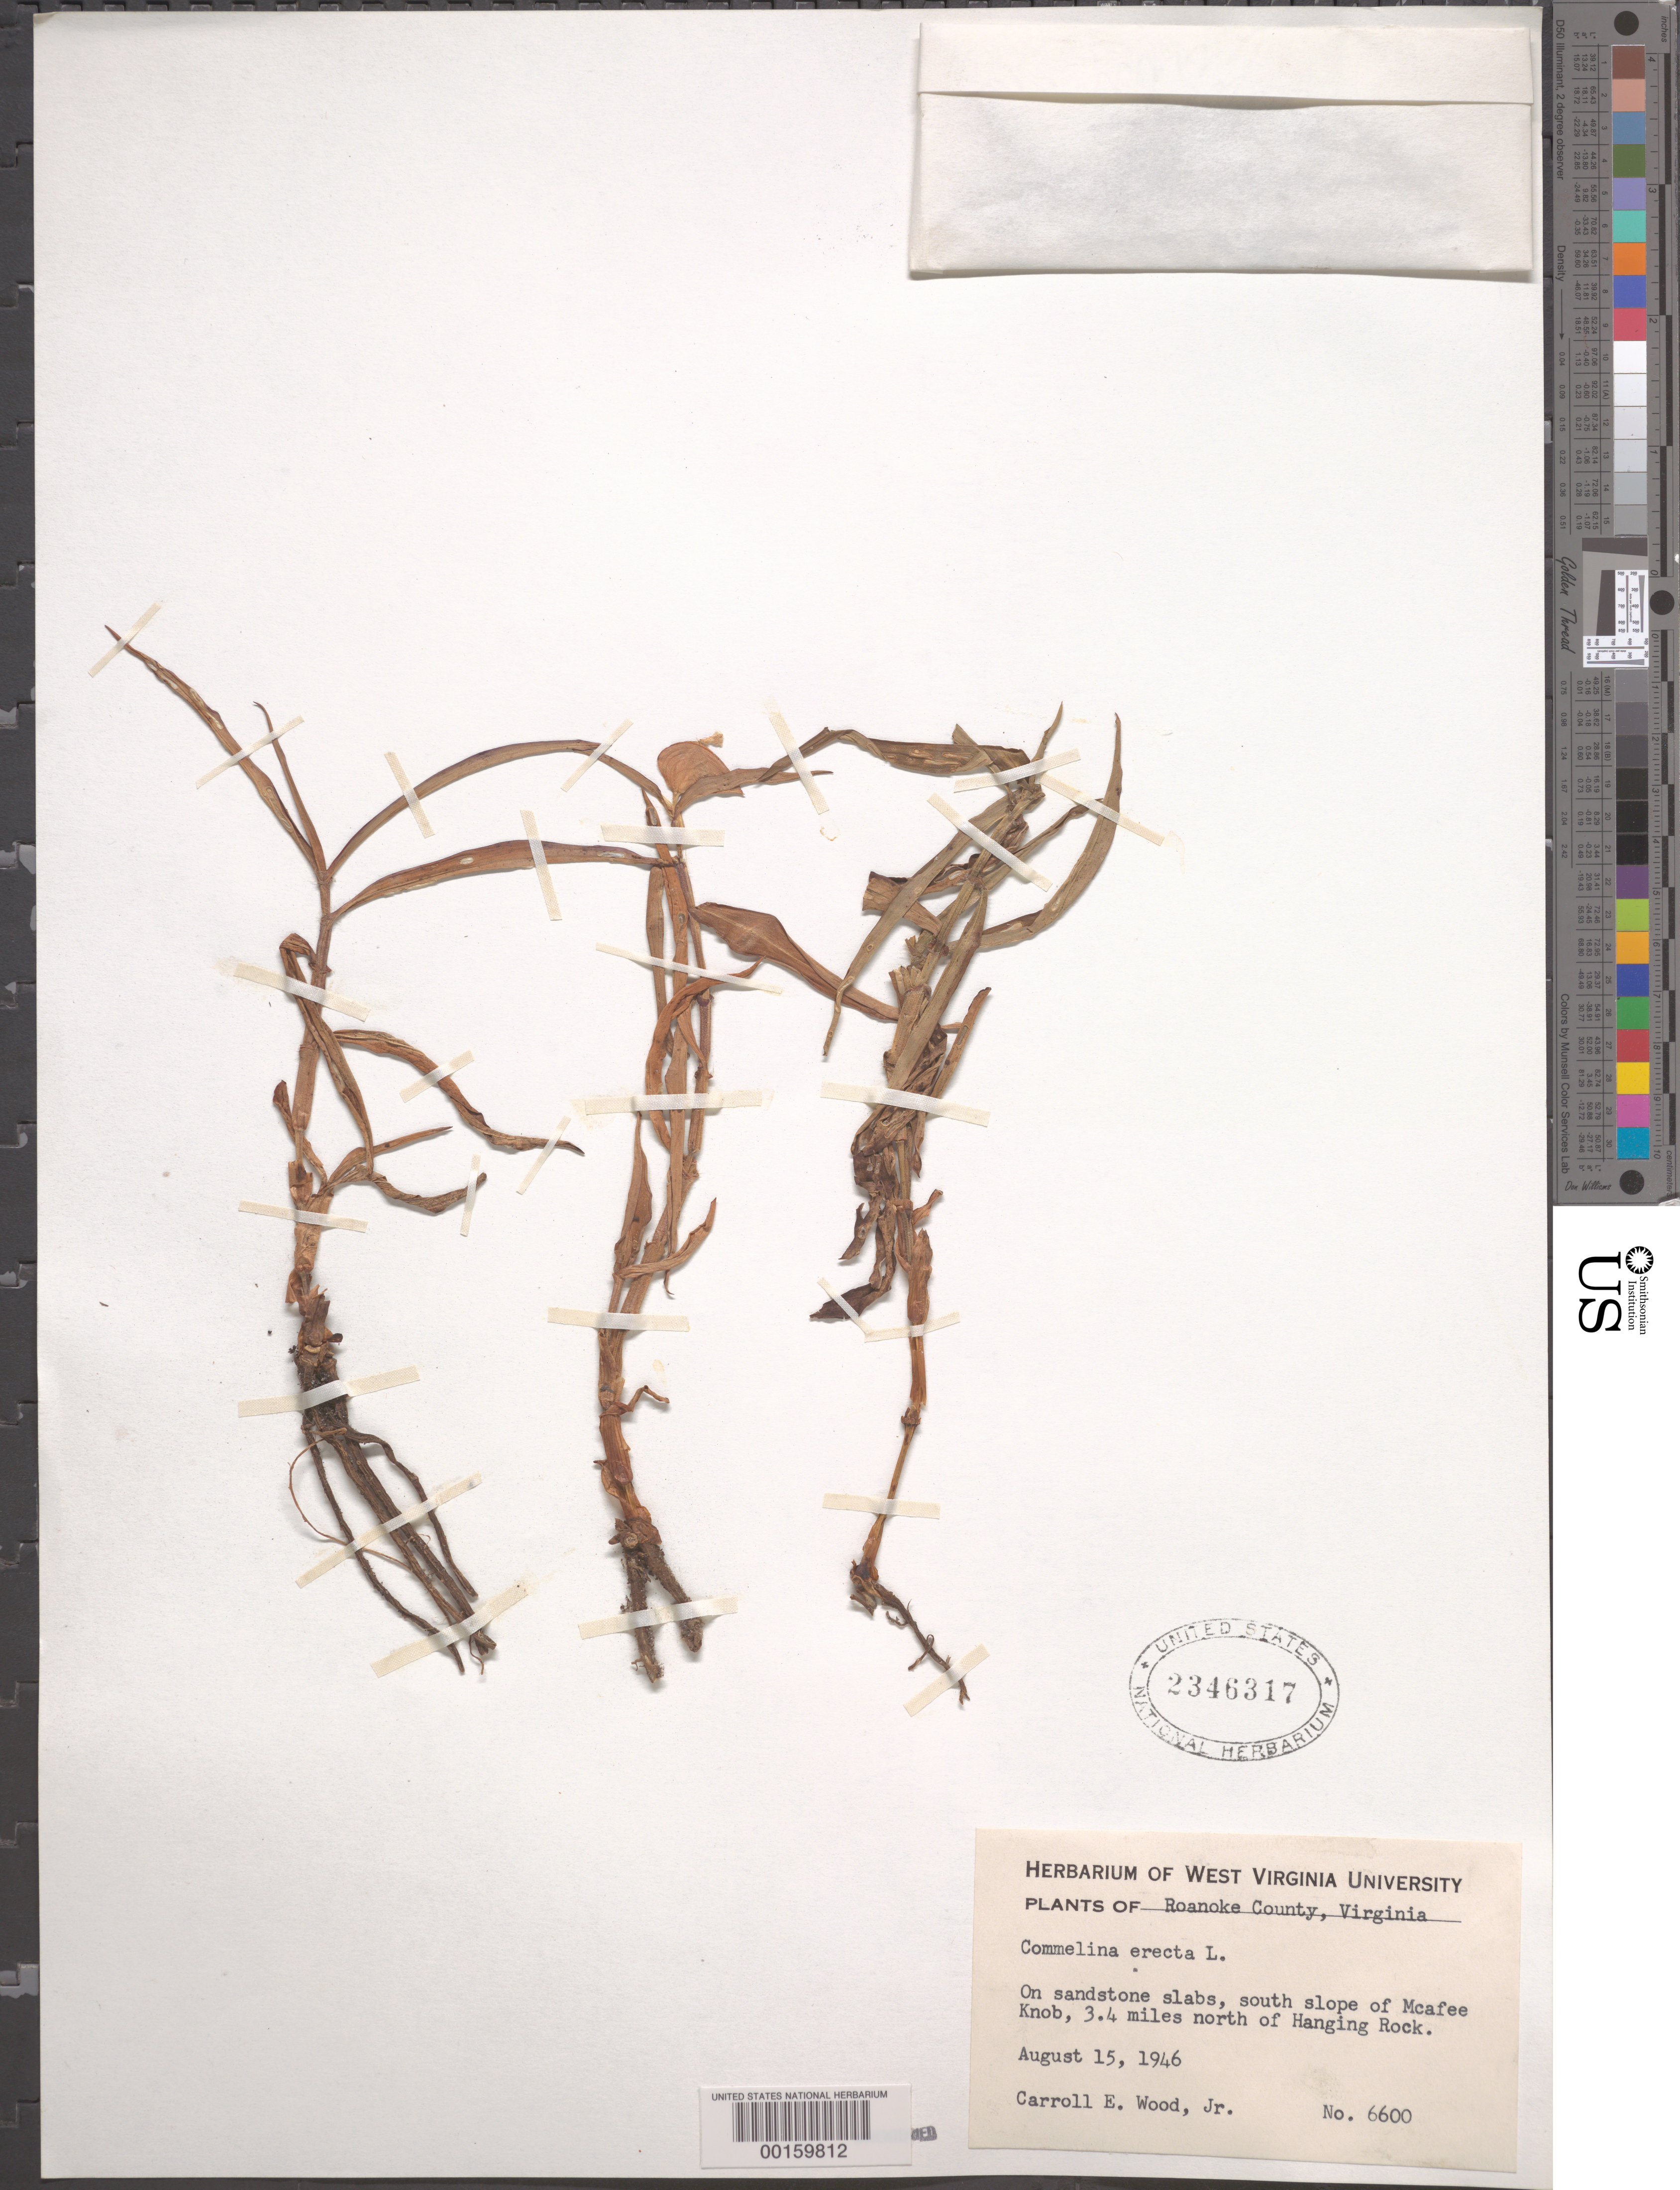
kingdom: Plantae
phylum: Tracheophyta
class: Liliopsida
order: Commelinales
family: Commelinaceae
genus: Commelina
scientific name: Commelina erecta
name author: L.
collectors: C. E. Wood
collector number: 6600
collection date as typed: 15 Aug 1946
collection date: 1946-08-15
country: United States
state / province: Virginia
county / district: Roanoke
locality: Mcafee knob; n of hanging rock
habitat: Sandstone slabs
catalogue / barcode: US 2346317